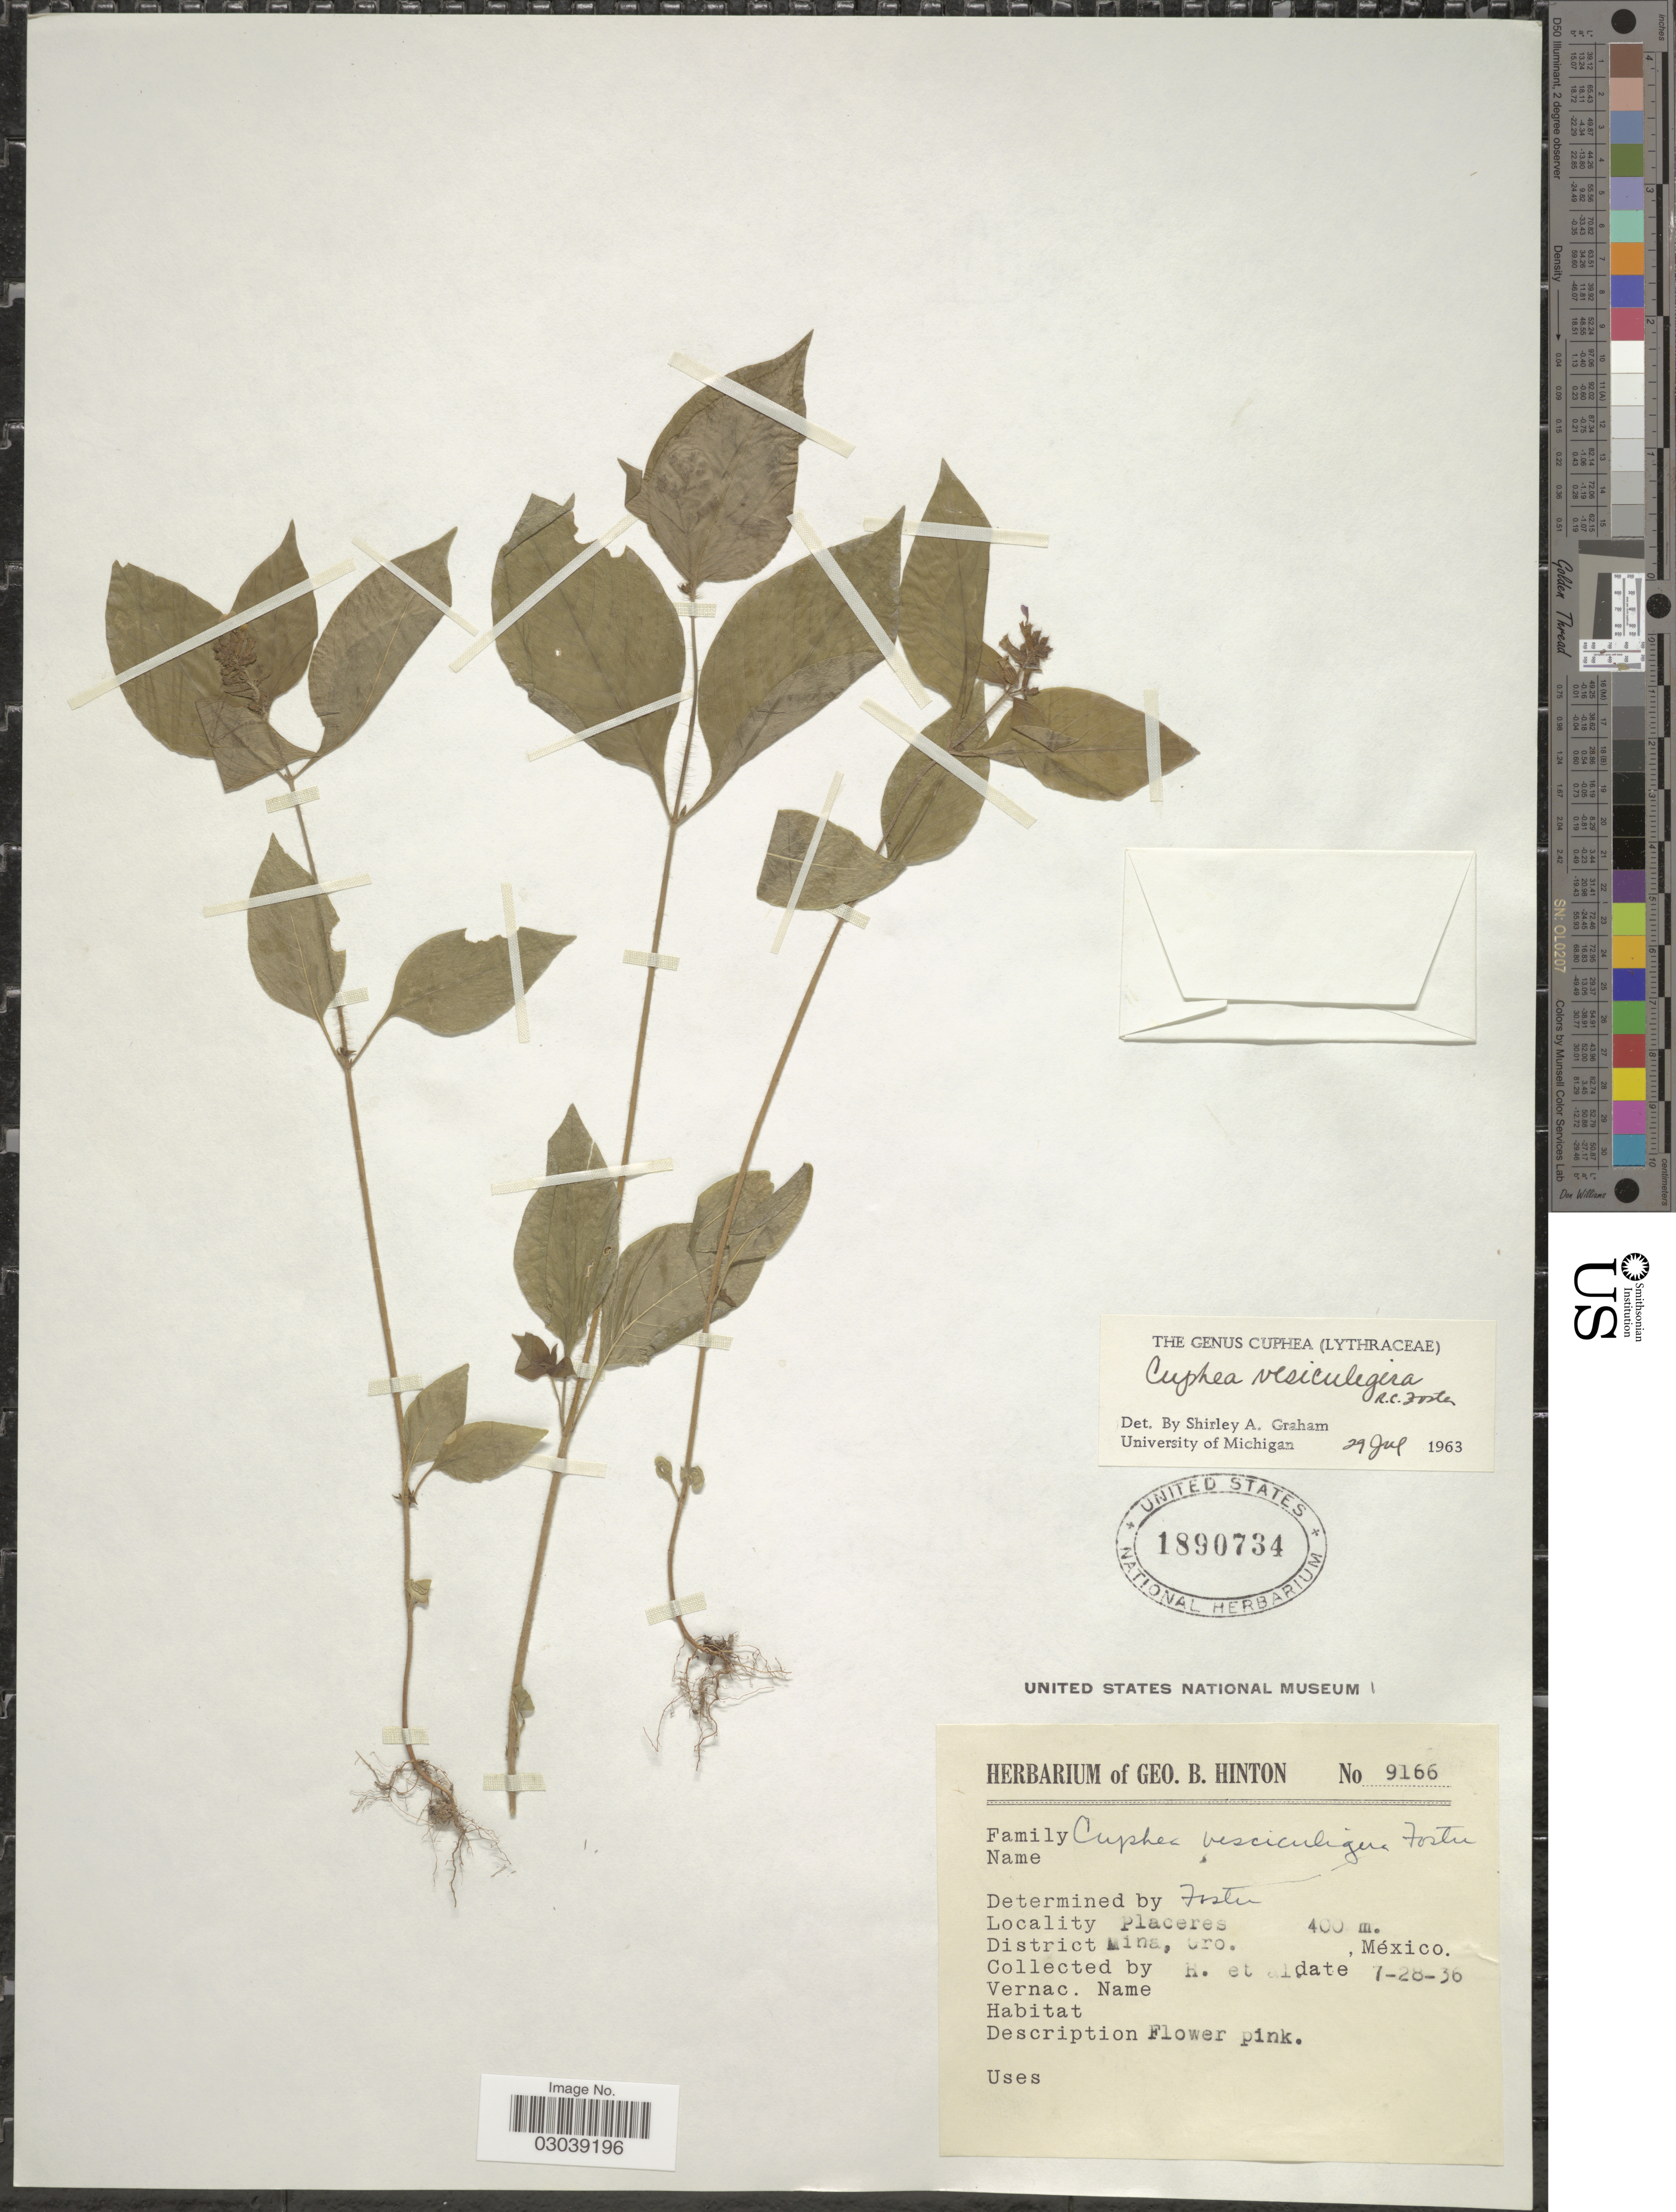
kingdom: Plantae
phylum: Tracheophyta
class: Magnoliopsida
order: Myrtales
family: Lythraceae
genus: Cuphea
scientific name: Cuphea vesiculigera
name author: R.C. Foster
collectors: G. B. Hinton & et al.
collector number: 9166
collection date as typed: Transcribed d/m/y: 28/7/36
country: Mexico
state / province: Guerrero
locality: Placeres. District Mina.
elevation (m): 400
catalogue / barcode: US 1890734